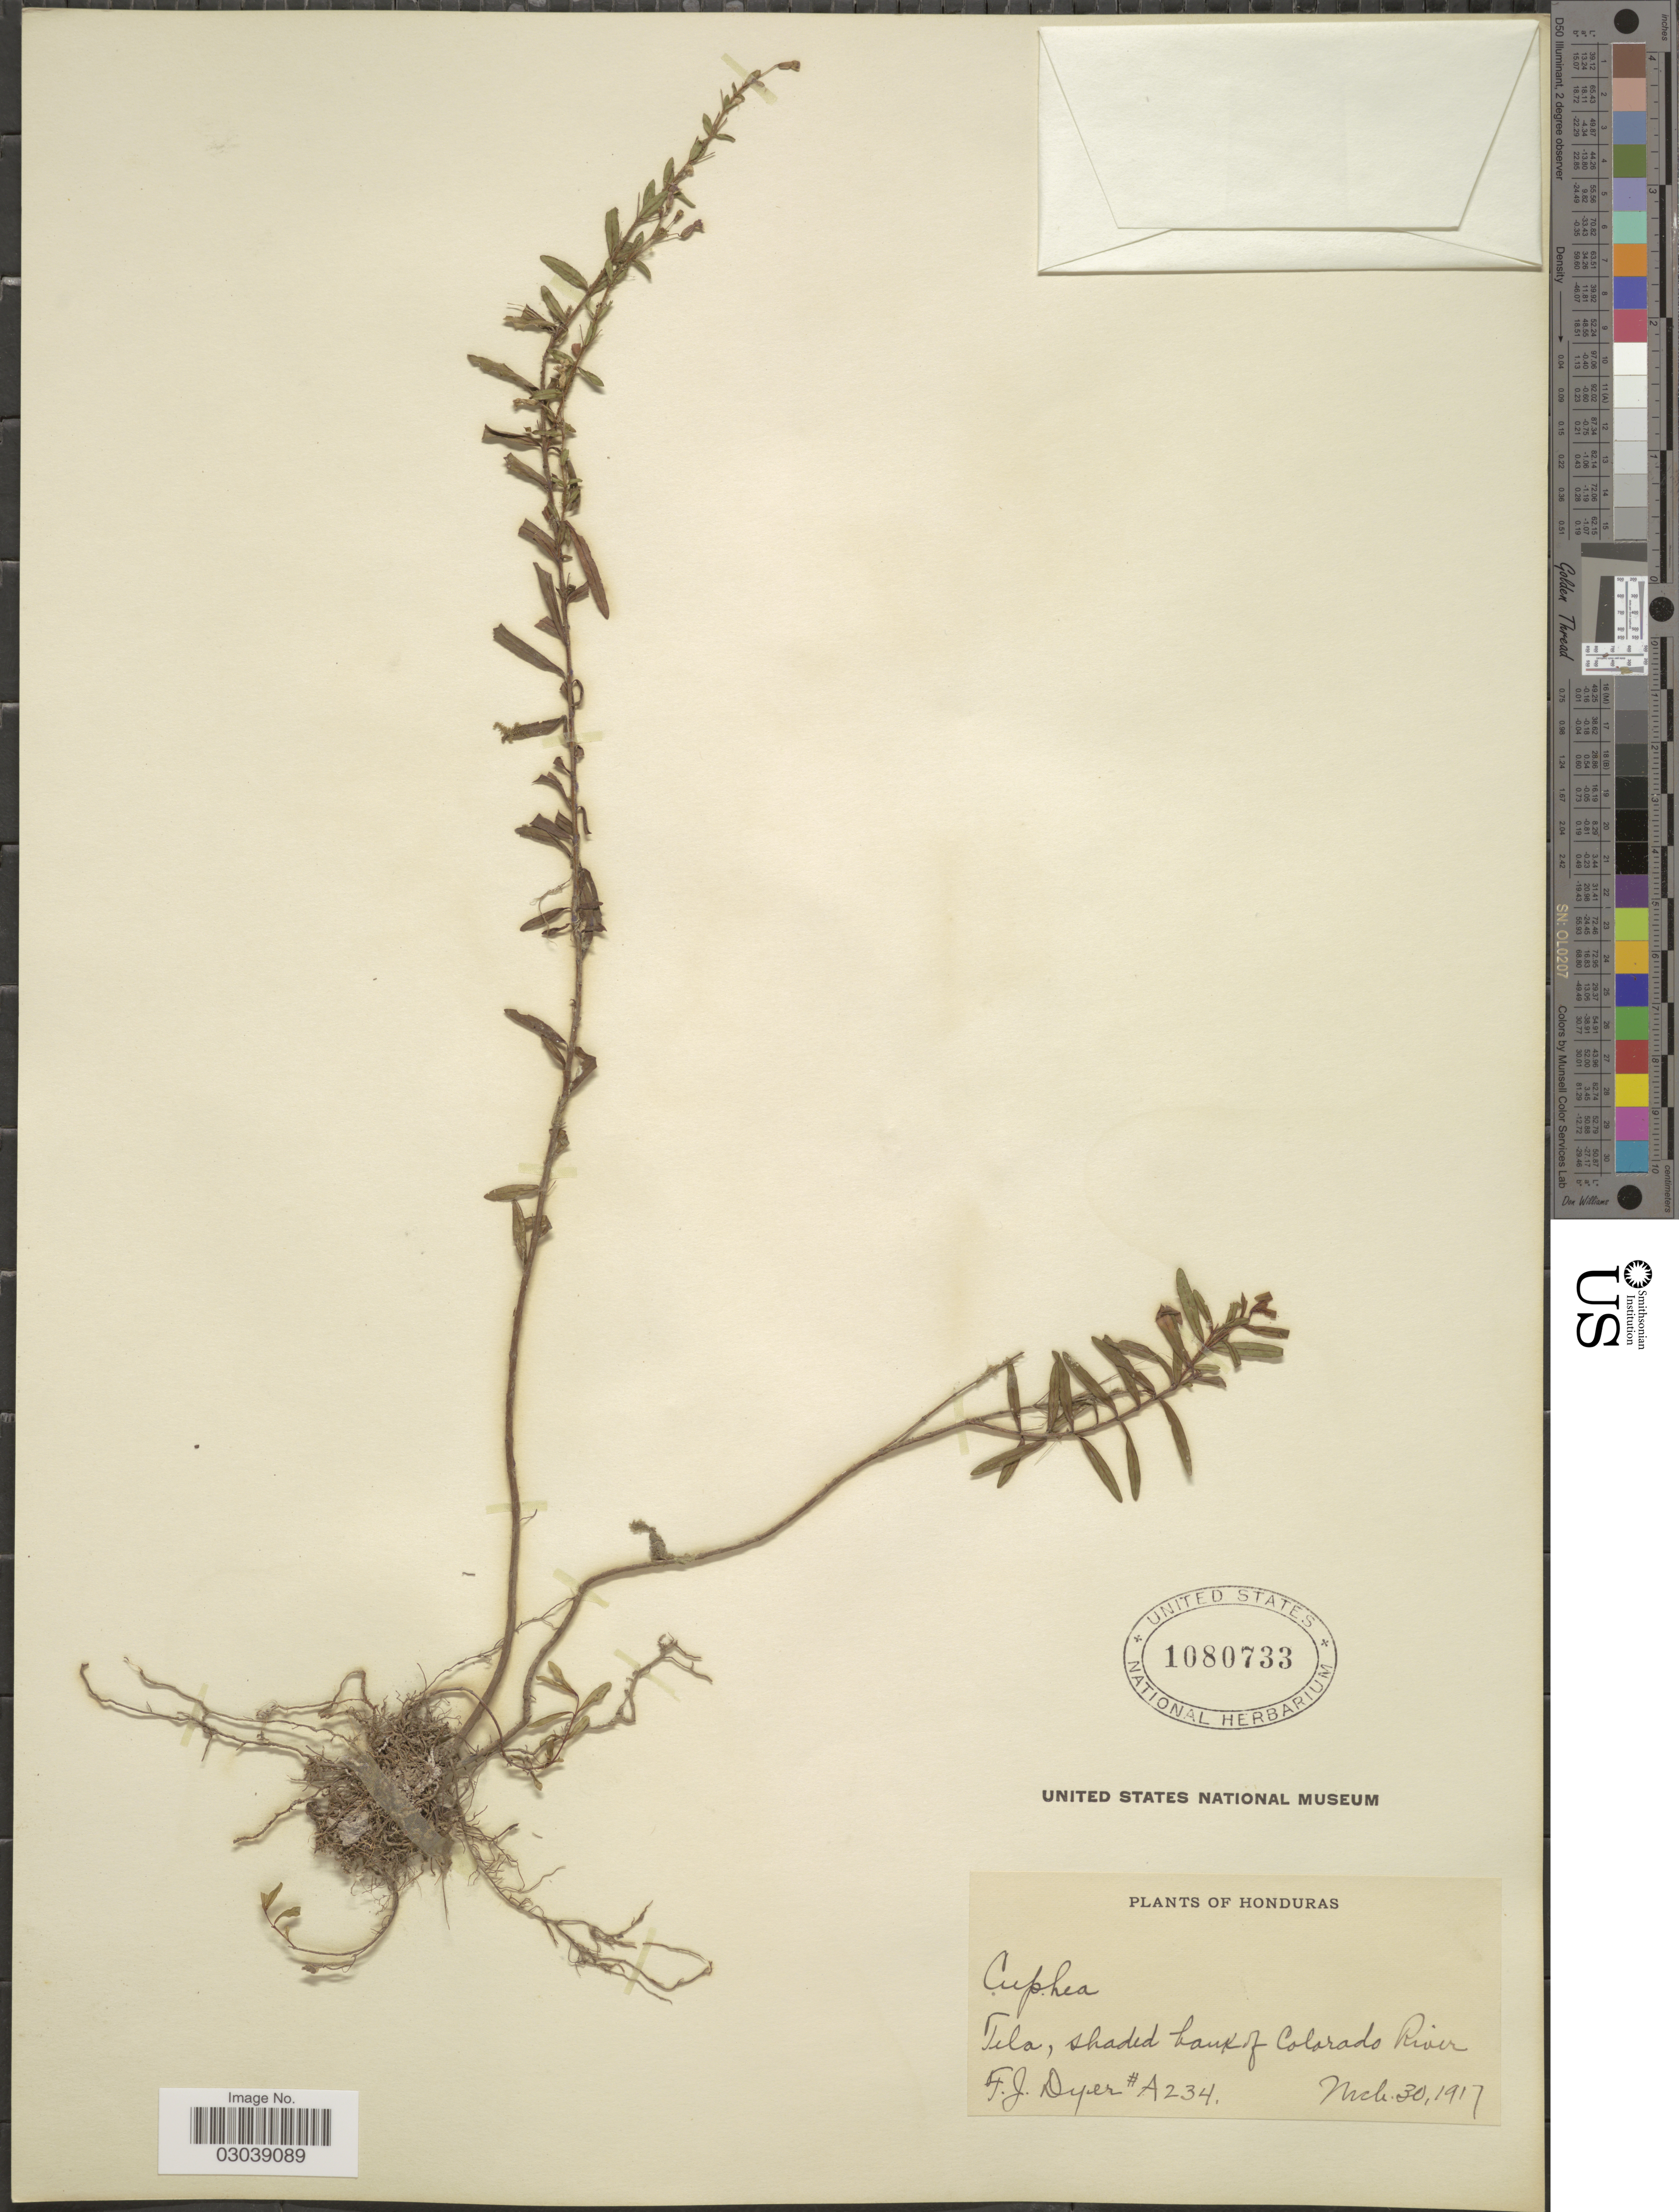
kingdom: Plantae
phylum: Tracheophyta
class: Magnoliopsida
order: Myrtales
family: Lythraceae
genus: Cuphea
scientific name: Cuphea utriculosa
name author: Koehne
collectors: F. J. Dyer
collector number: A234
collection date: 1917-03-30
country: Honduras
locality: Tela, shaded bank of Colorado River.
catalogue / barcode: US 1080733